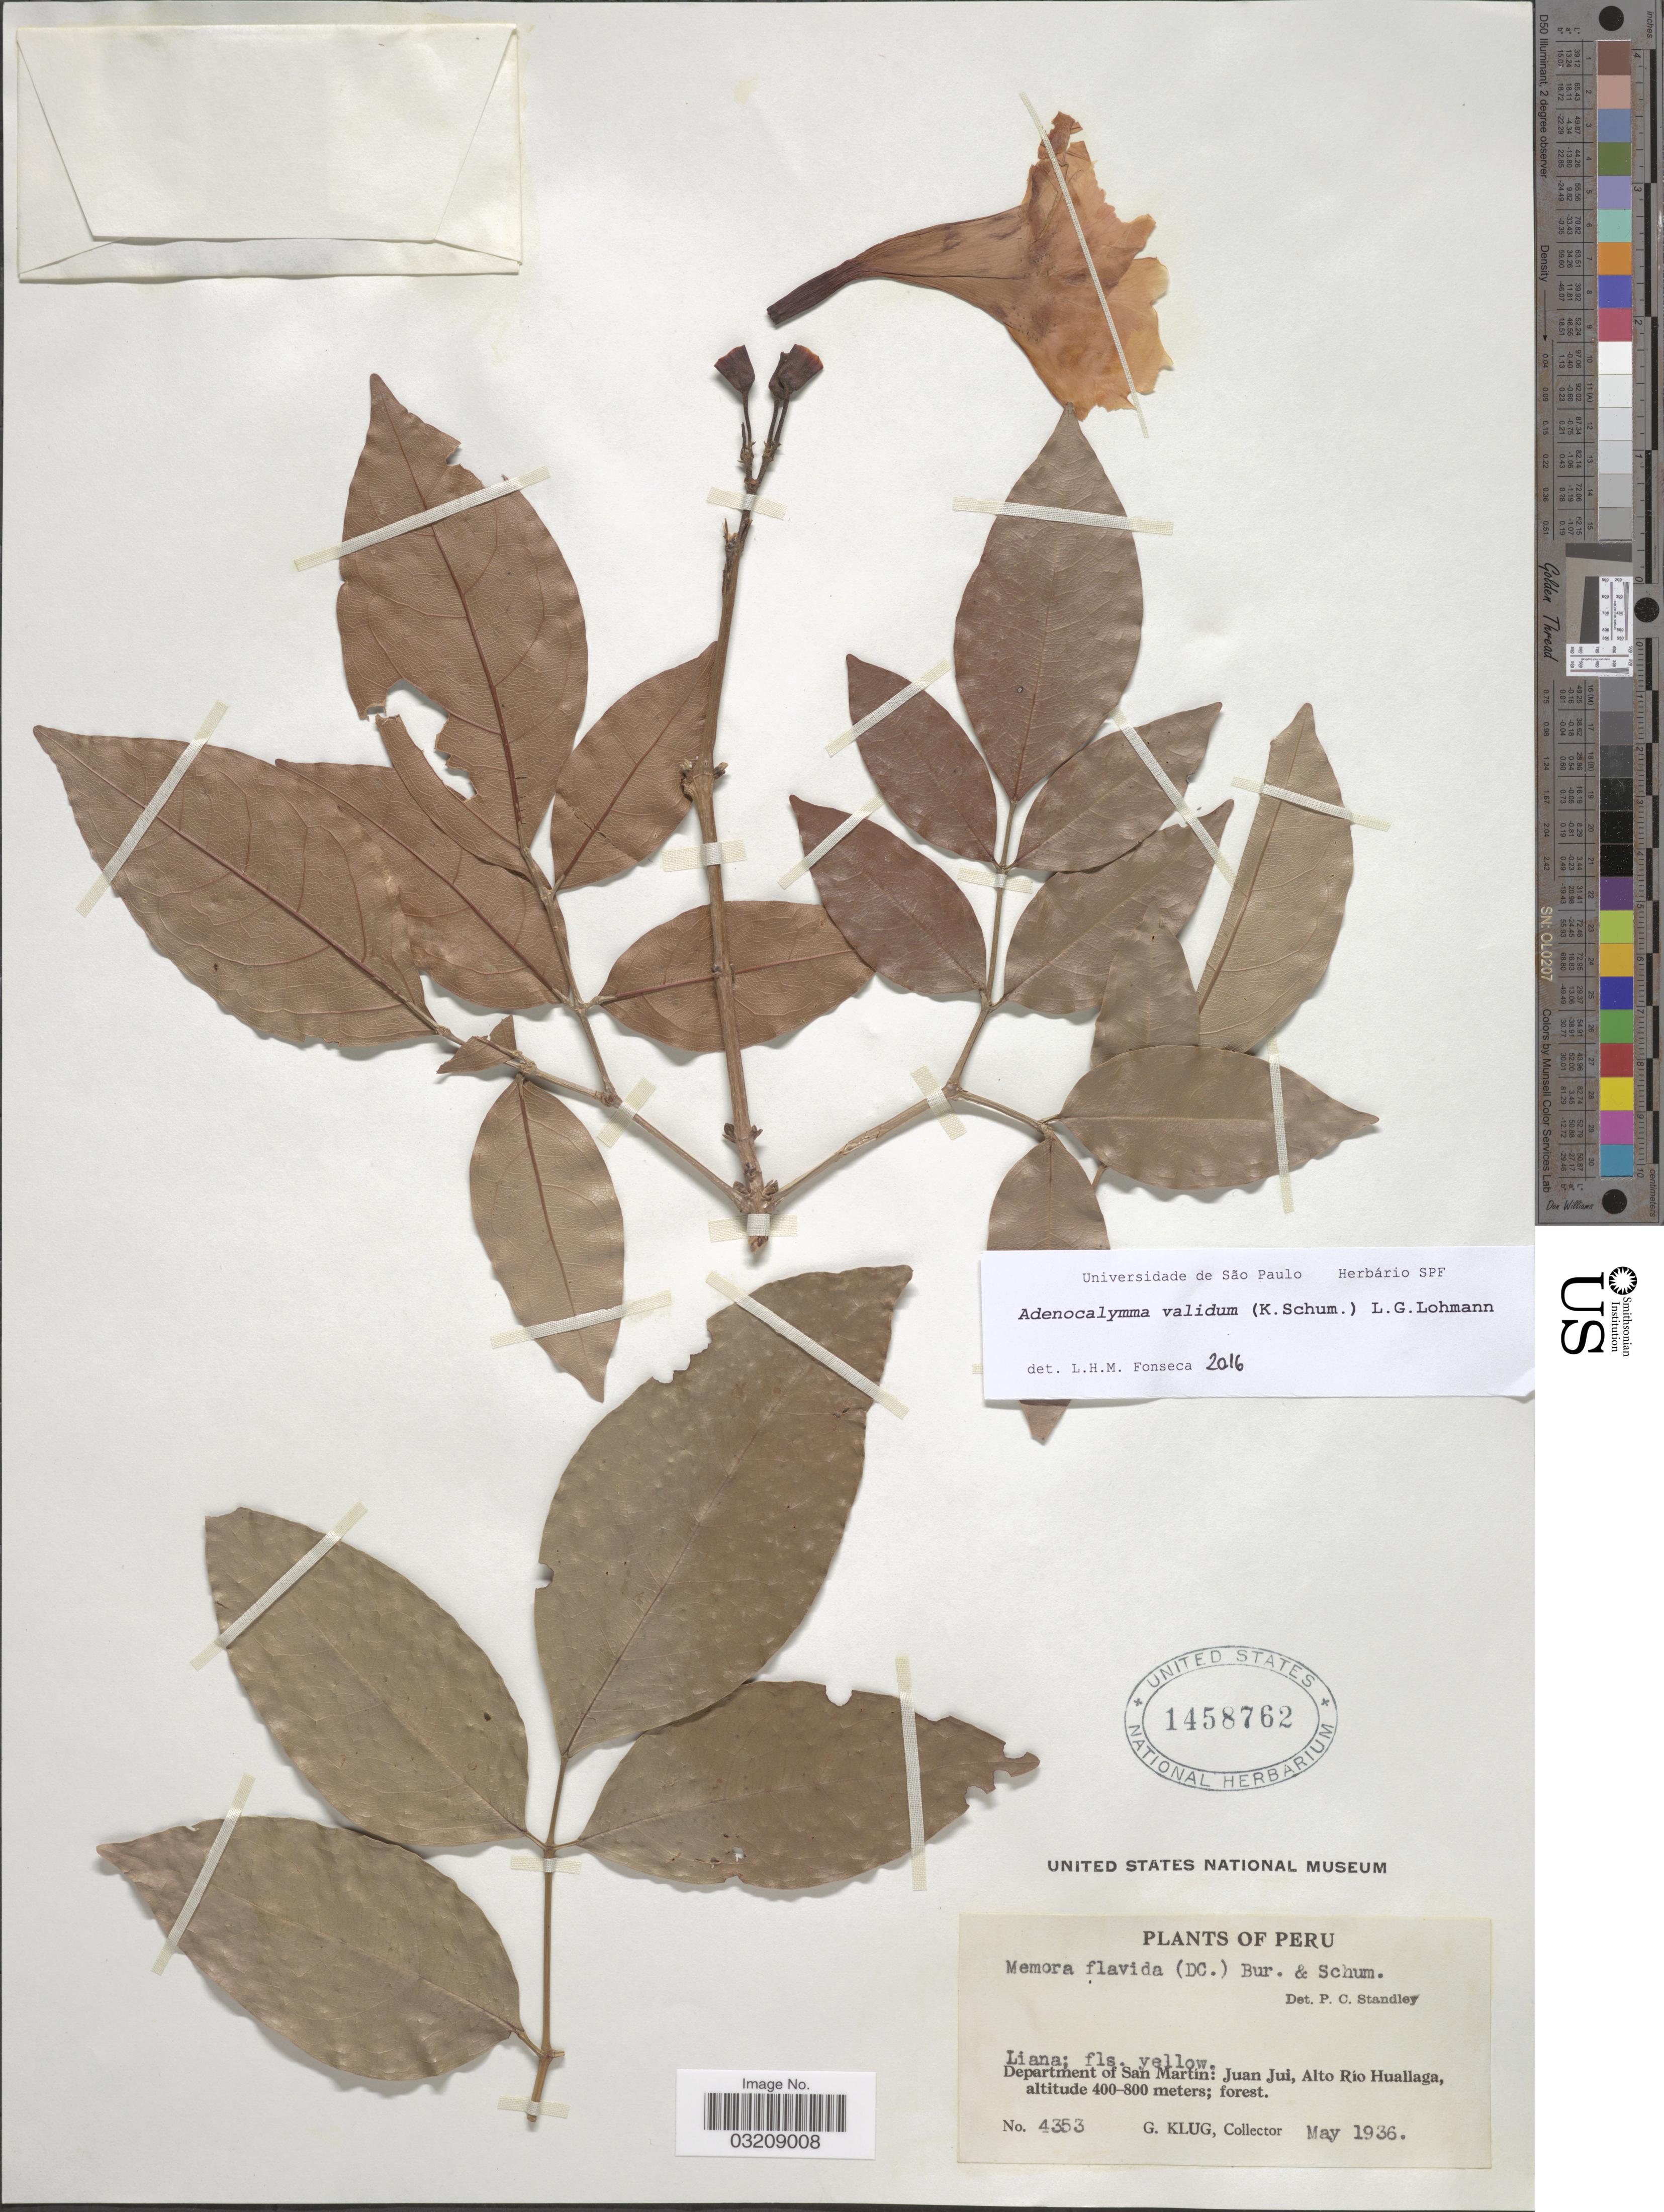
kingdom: Plantae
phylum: Tracheophyta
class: Magnoliopsida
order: Lamiales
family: Bignoniaceae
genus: Adenocalymma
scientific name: Adenocalymma validum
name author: (K. Schum.) L.G. Lohmann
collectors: G. Klug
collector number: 4353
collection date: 1936-05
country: Peru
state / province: San Martín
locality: Department of San Martin: Juan Jui, Alto Río Huallaga.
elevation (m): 400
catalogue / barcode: US 1458762